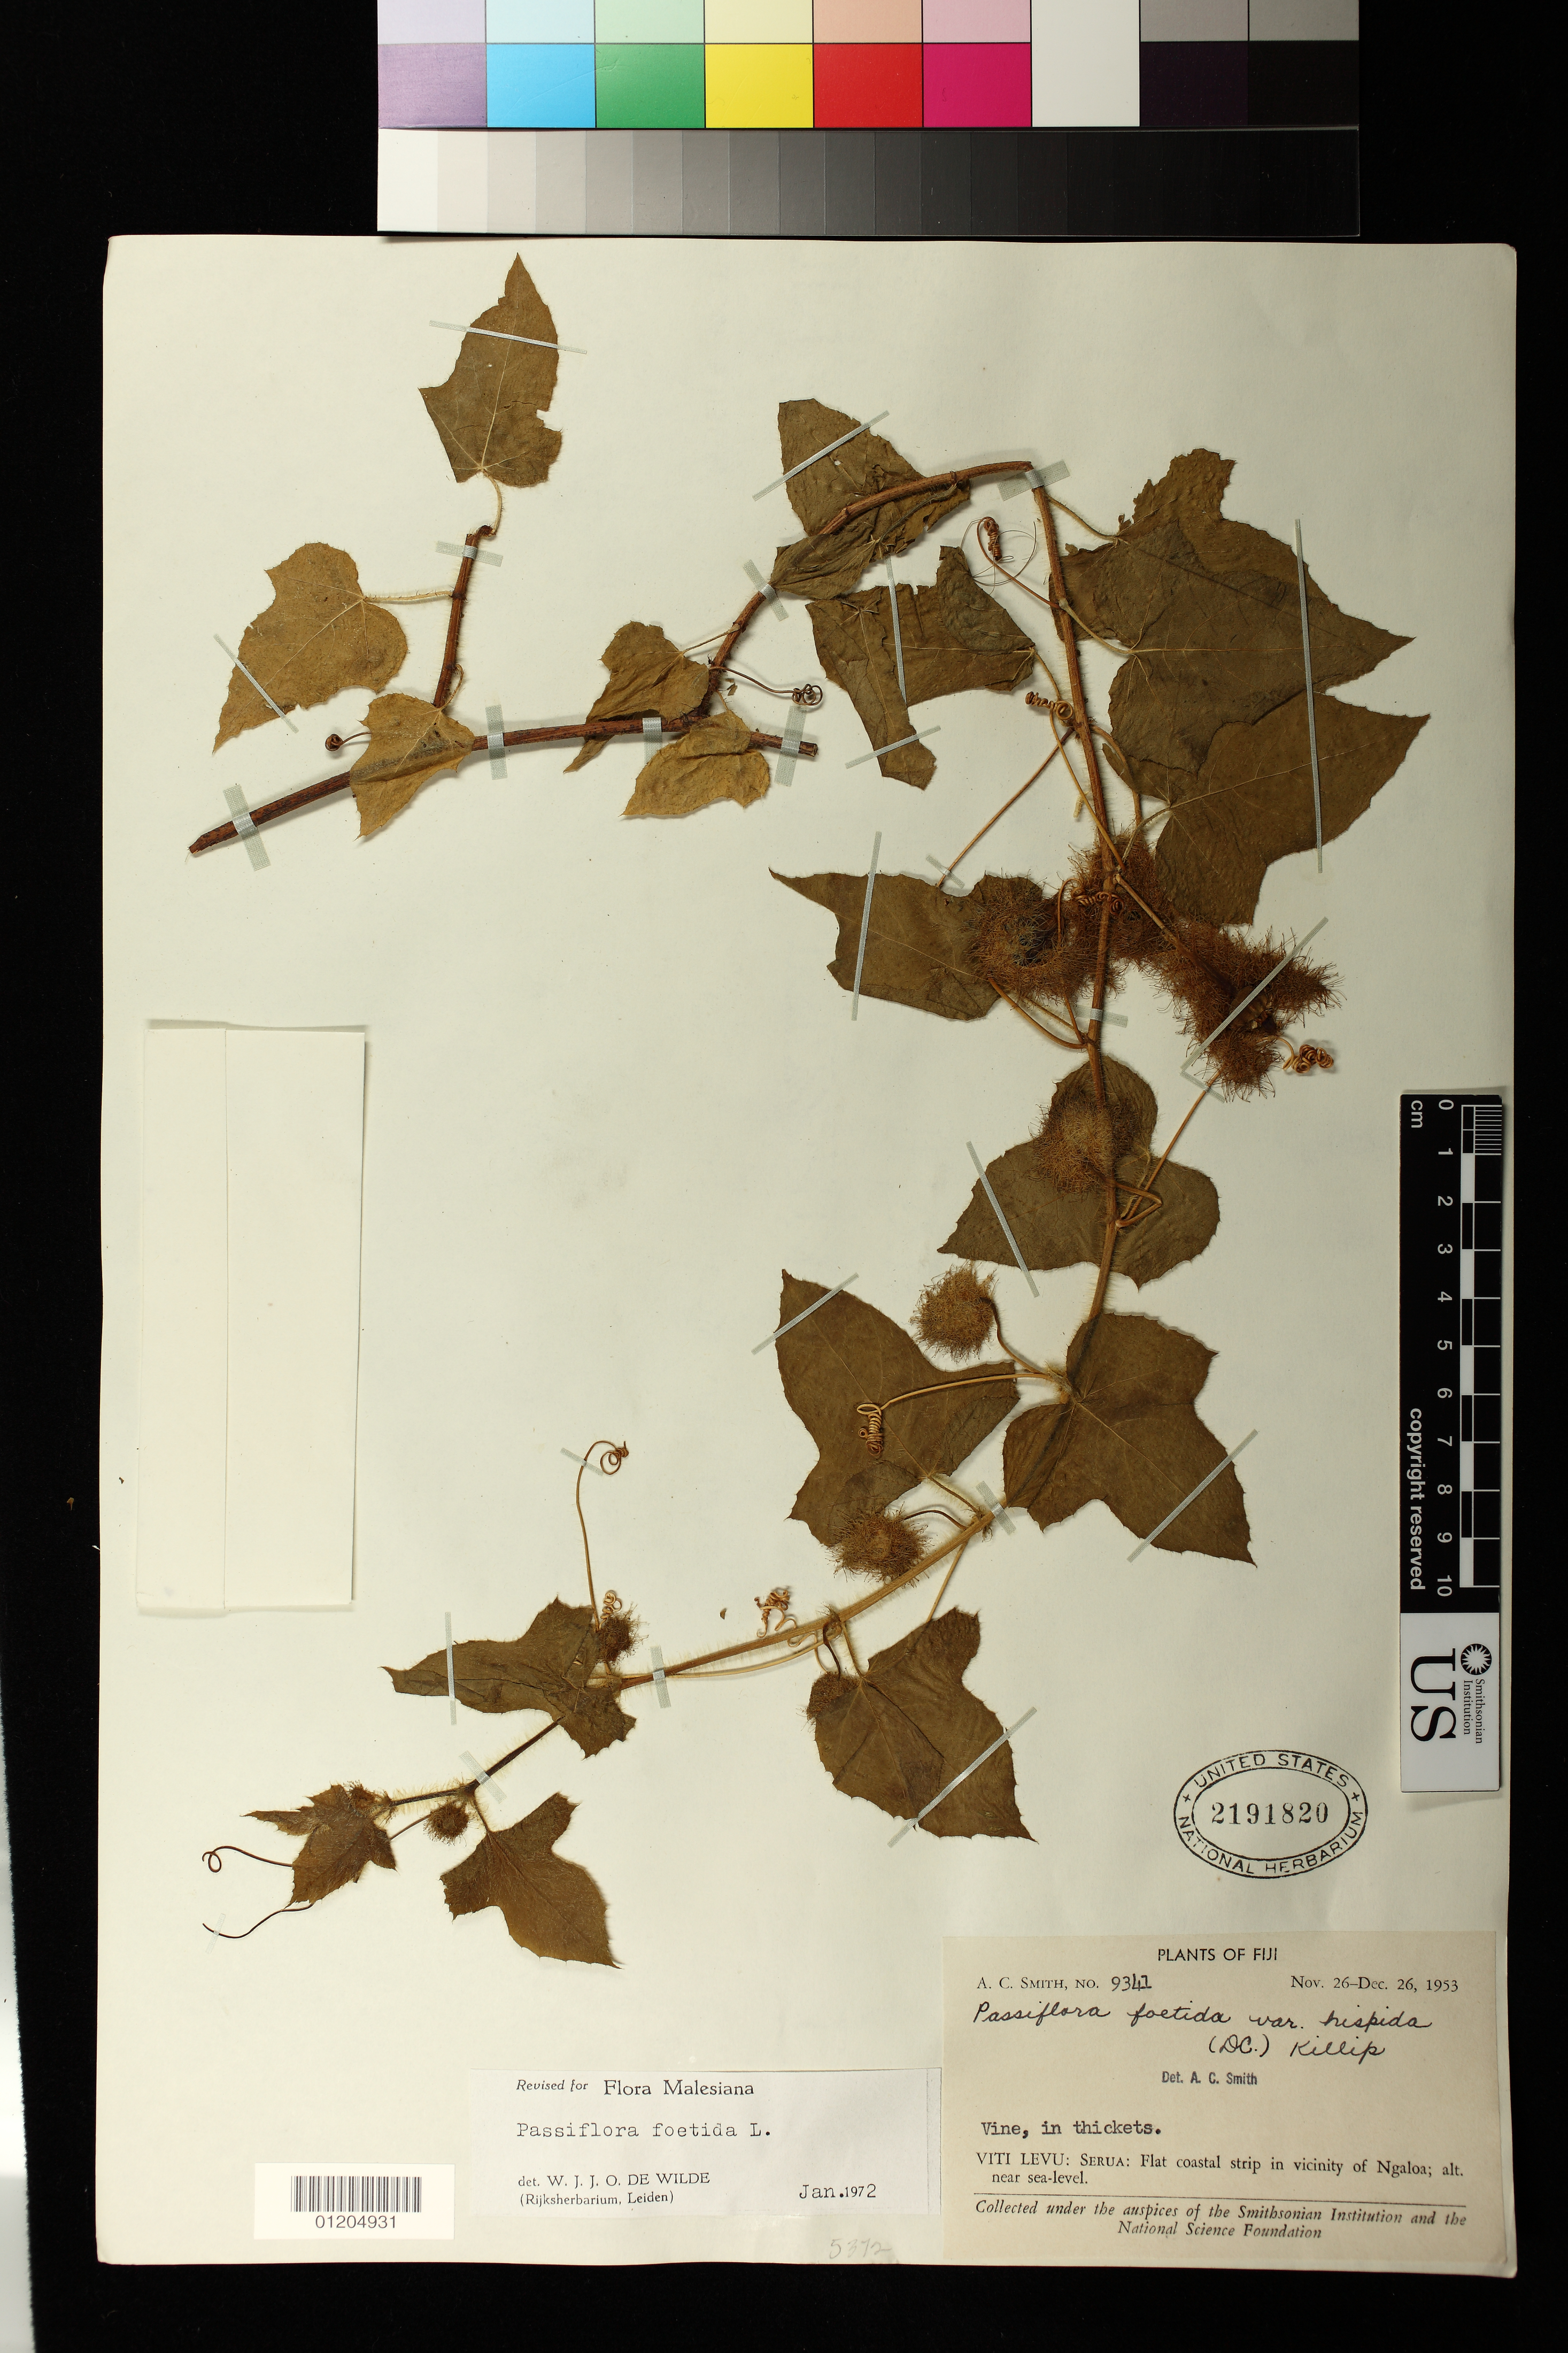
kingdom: Plantae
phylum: Tracheophyta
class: Magnoliopsida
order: Malpighiales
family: Passifloraceae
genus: Passiflora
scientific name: Passiflora foetida var. hispida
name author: (DC. ex Triana & Planch.) Killip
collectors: A. C. Smith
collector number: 9341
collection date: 1953-11-26/1953-12-26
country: Fiji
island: Viti Levu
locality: Serua: Flat coastal strip in vicinity of Ngaloa; alt. near sea-level.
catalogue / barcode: US 2191820